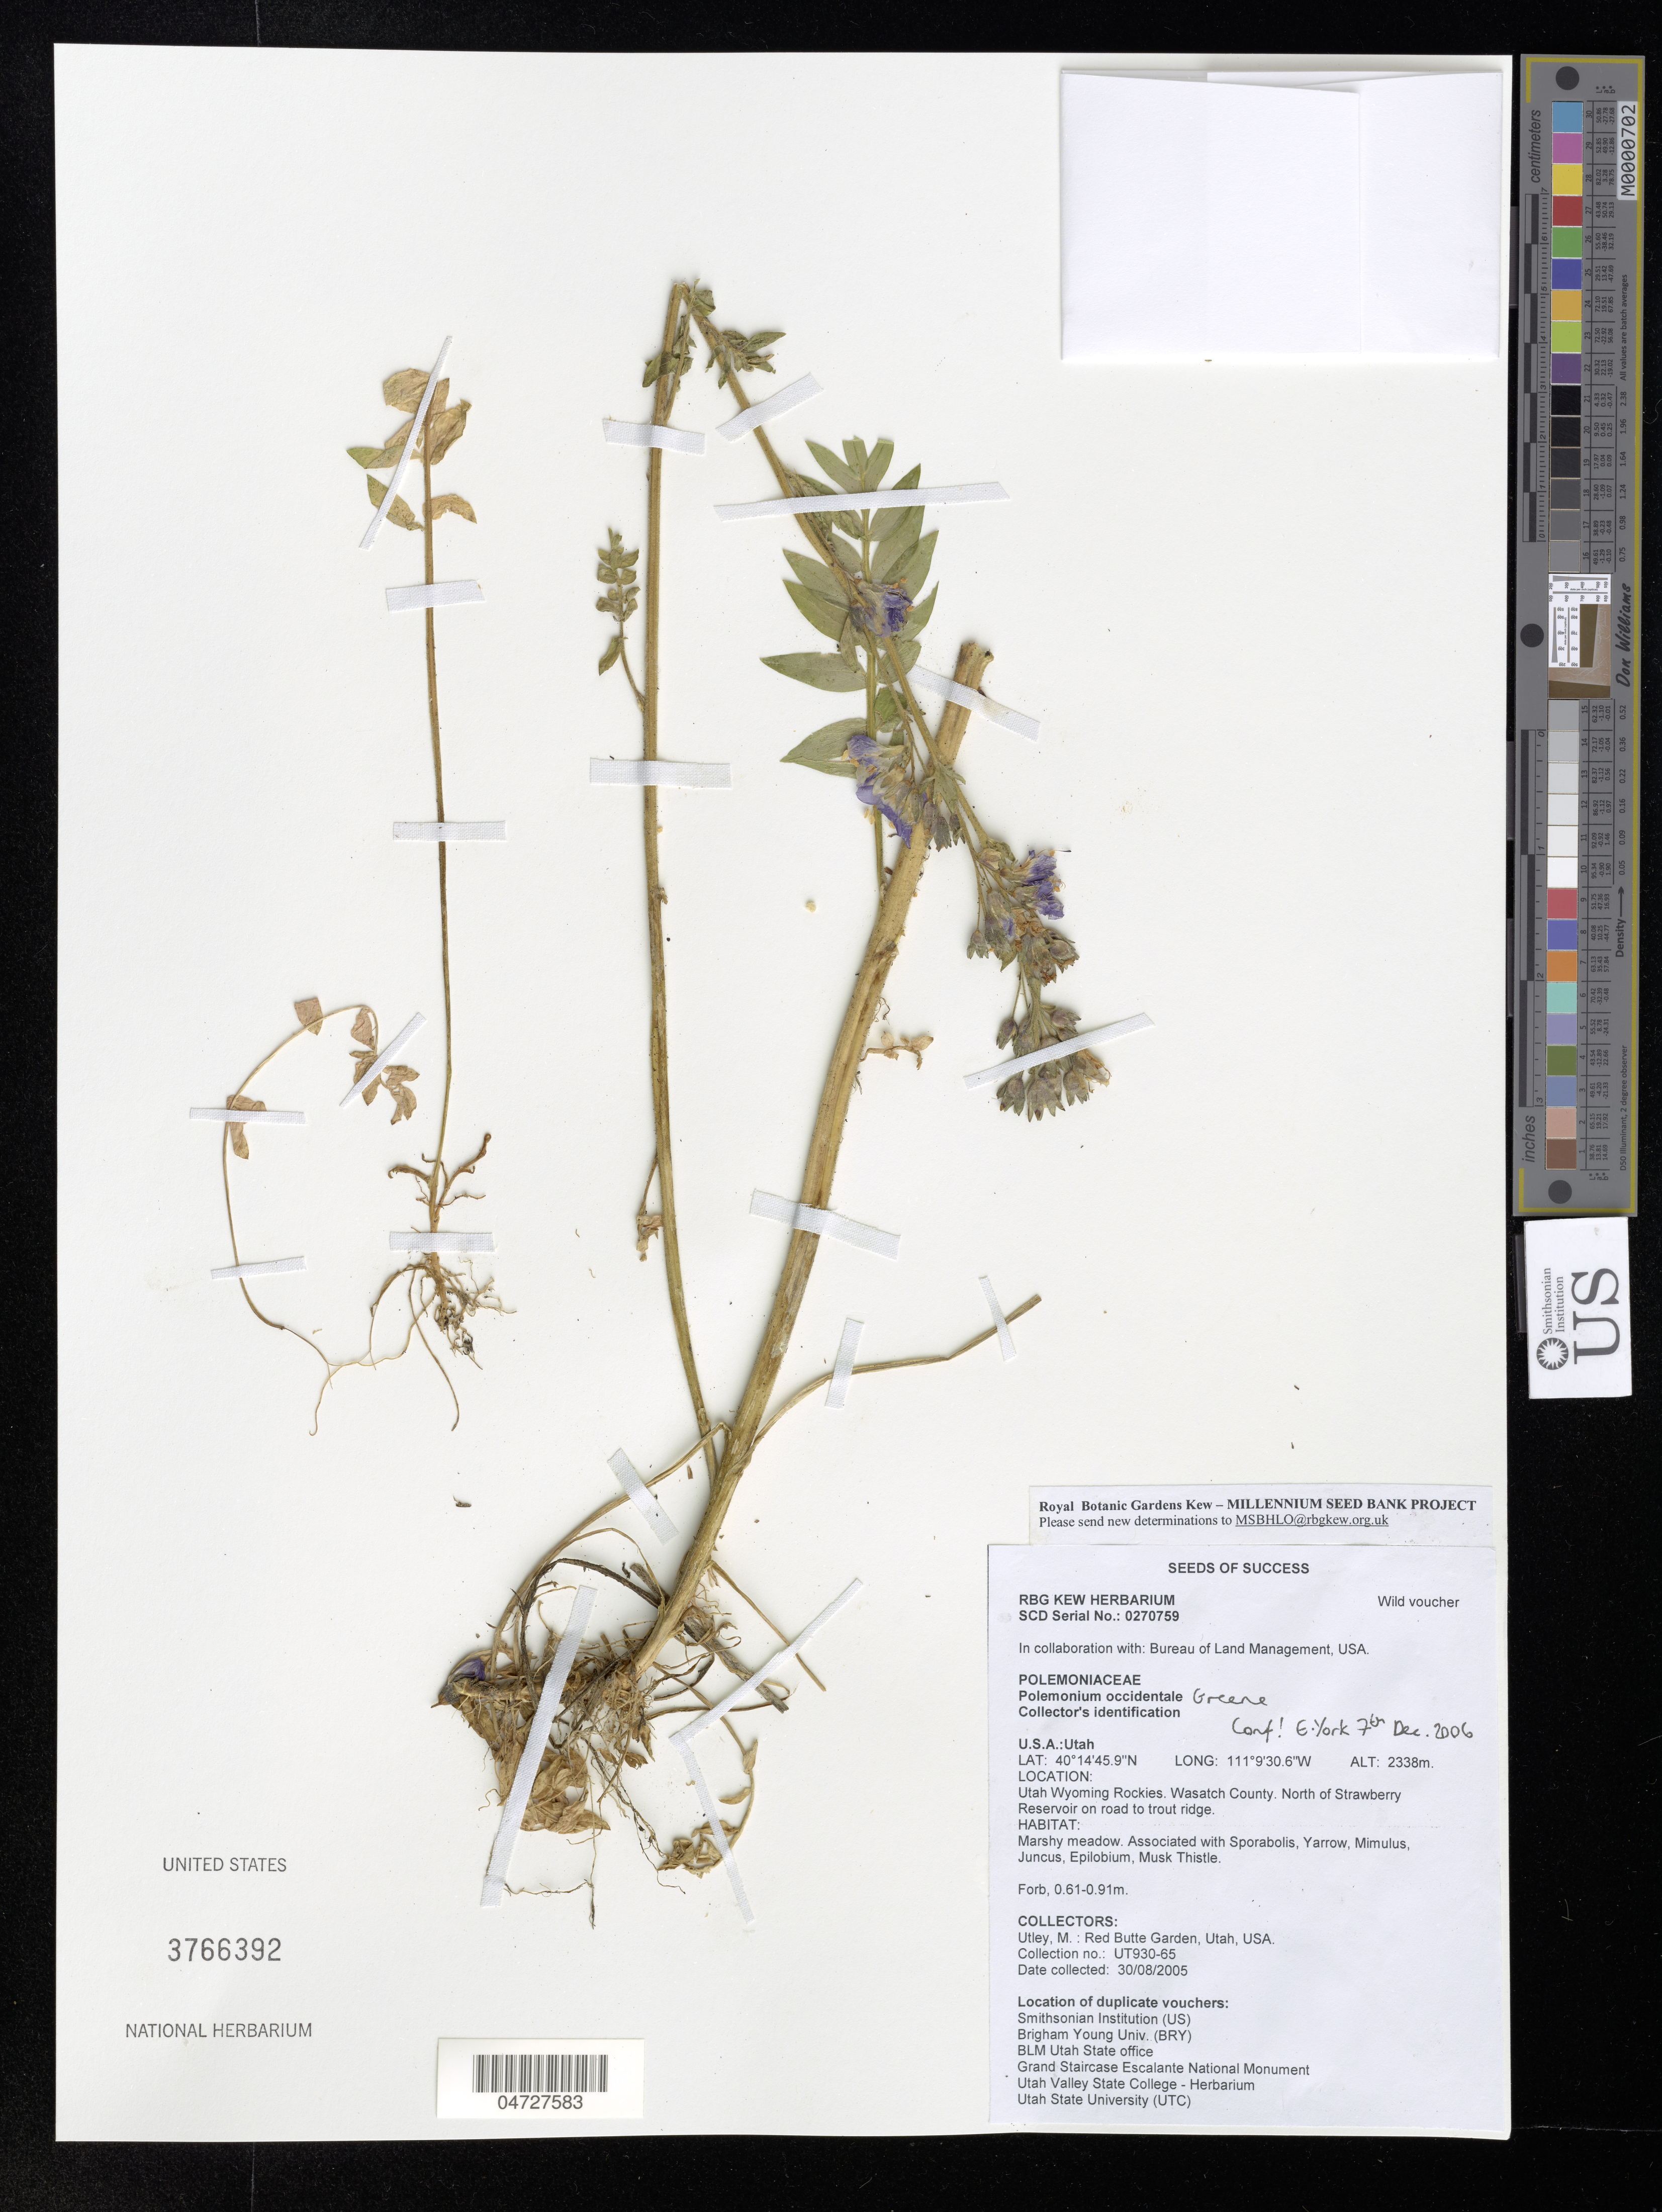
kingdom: Plantae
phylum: Tracheophyta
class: Magnoliopsida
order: Ericales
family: Polemoniaceae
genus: Polemonium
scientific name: Polemonium occidentale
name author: Greene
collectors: M. Utley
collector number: UT930-65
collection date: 2005-08-30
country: United States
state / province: Utah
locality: Utah Wyoming Rockies. Wasatch County. North of Strawberry Reservoir on road to trout ridge.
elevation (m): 2338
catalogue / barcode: US 3766392